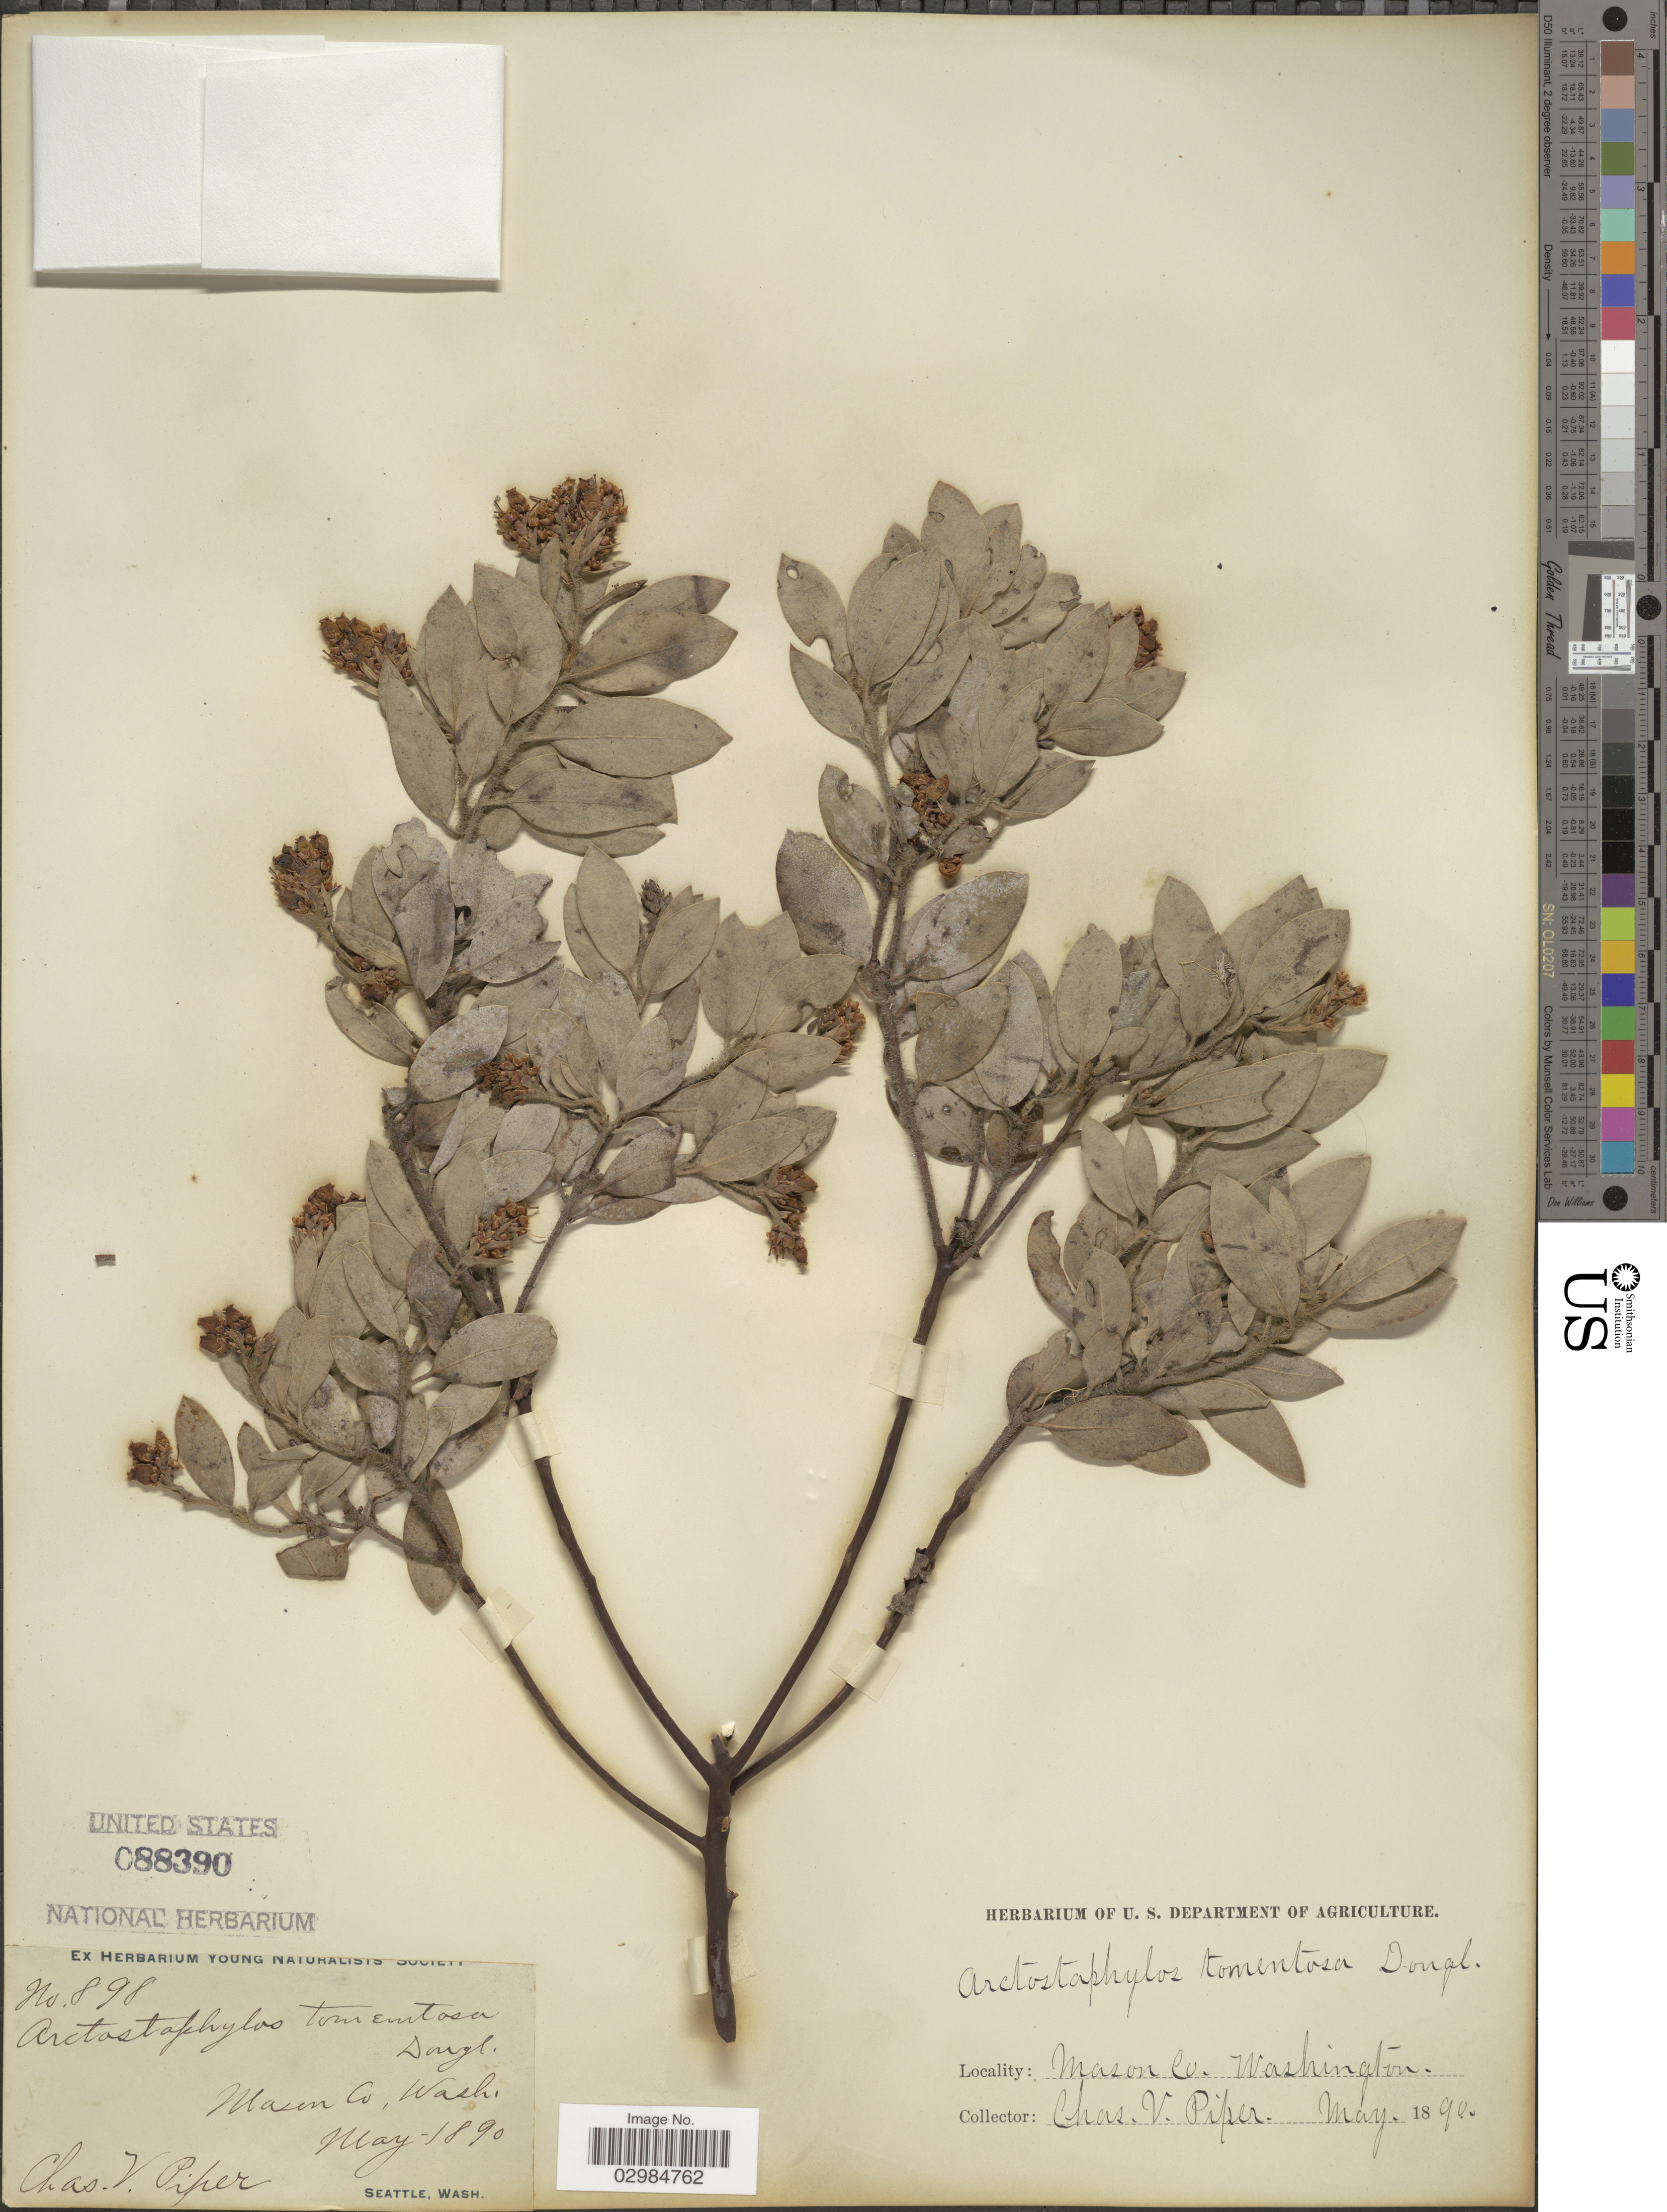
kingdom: Plantae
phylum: Tracheophyta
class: Magnoliopsida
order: Ericales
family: Ericaceae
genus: Arctostaphylos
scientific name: Arctostaphylos tomentosa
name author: (Pursh) Lindl.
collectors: C. V. Piper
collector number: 898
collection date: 1890-05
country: United States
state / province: Washington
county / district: Mason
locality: Mason Co, Wash.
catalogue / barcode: US 88390